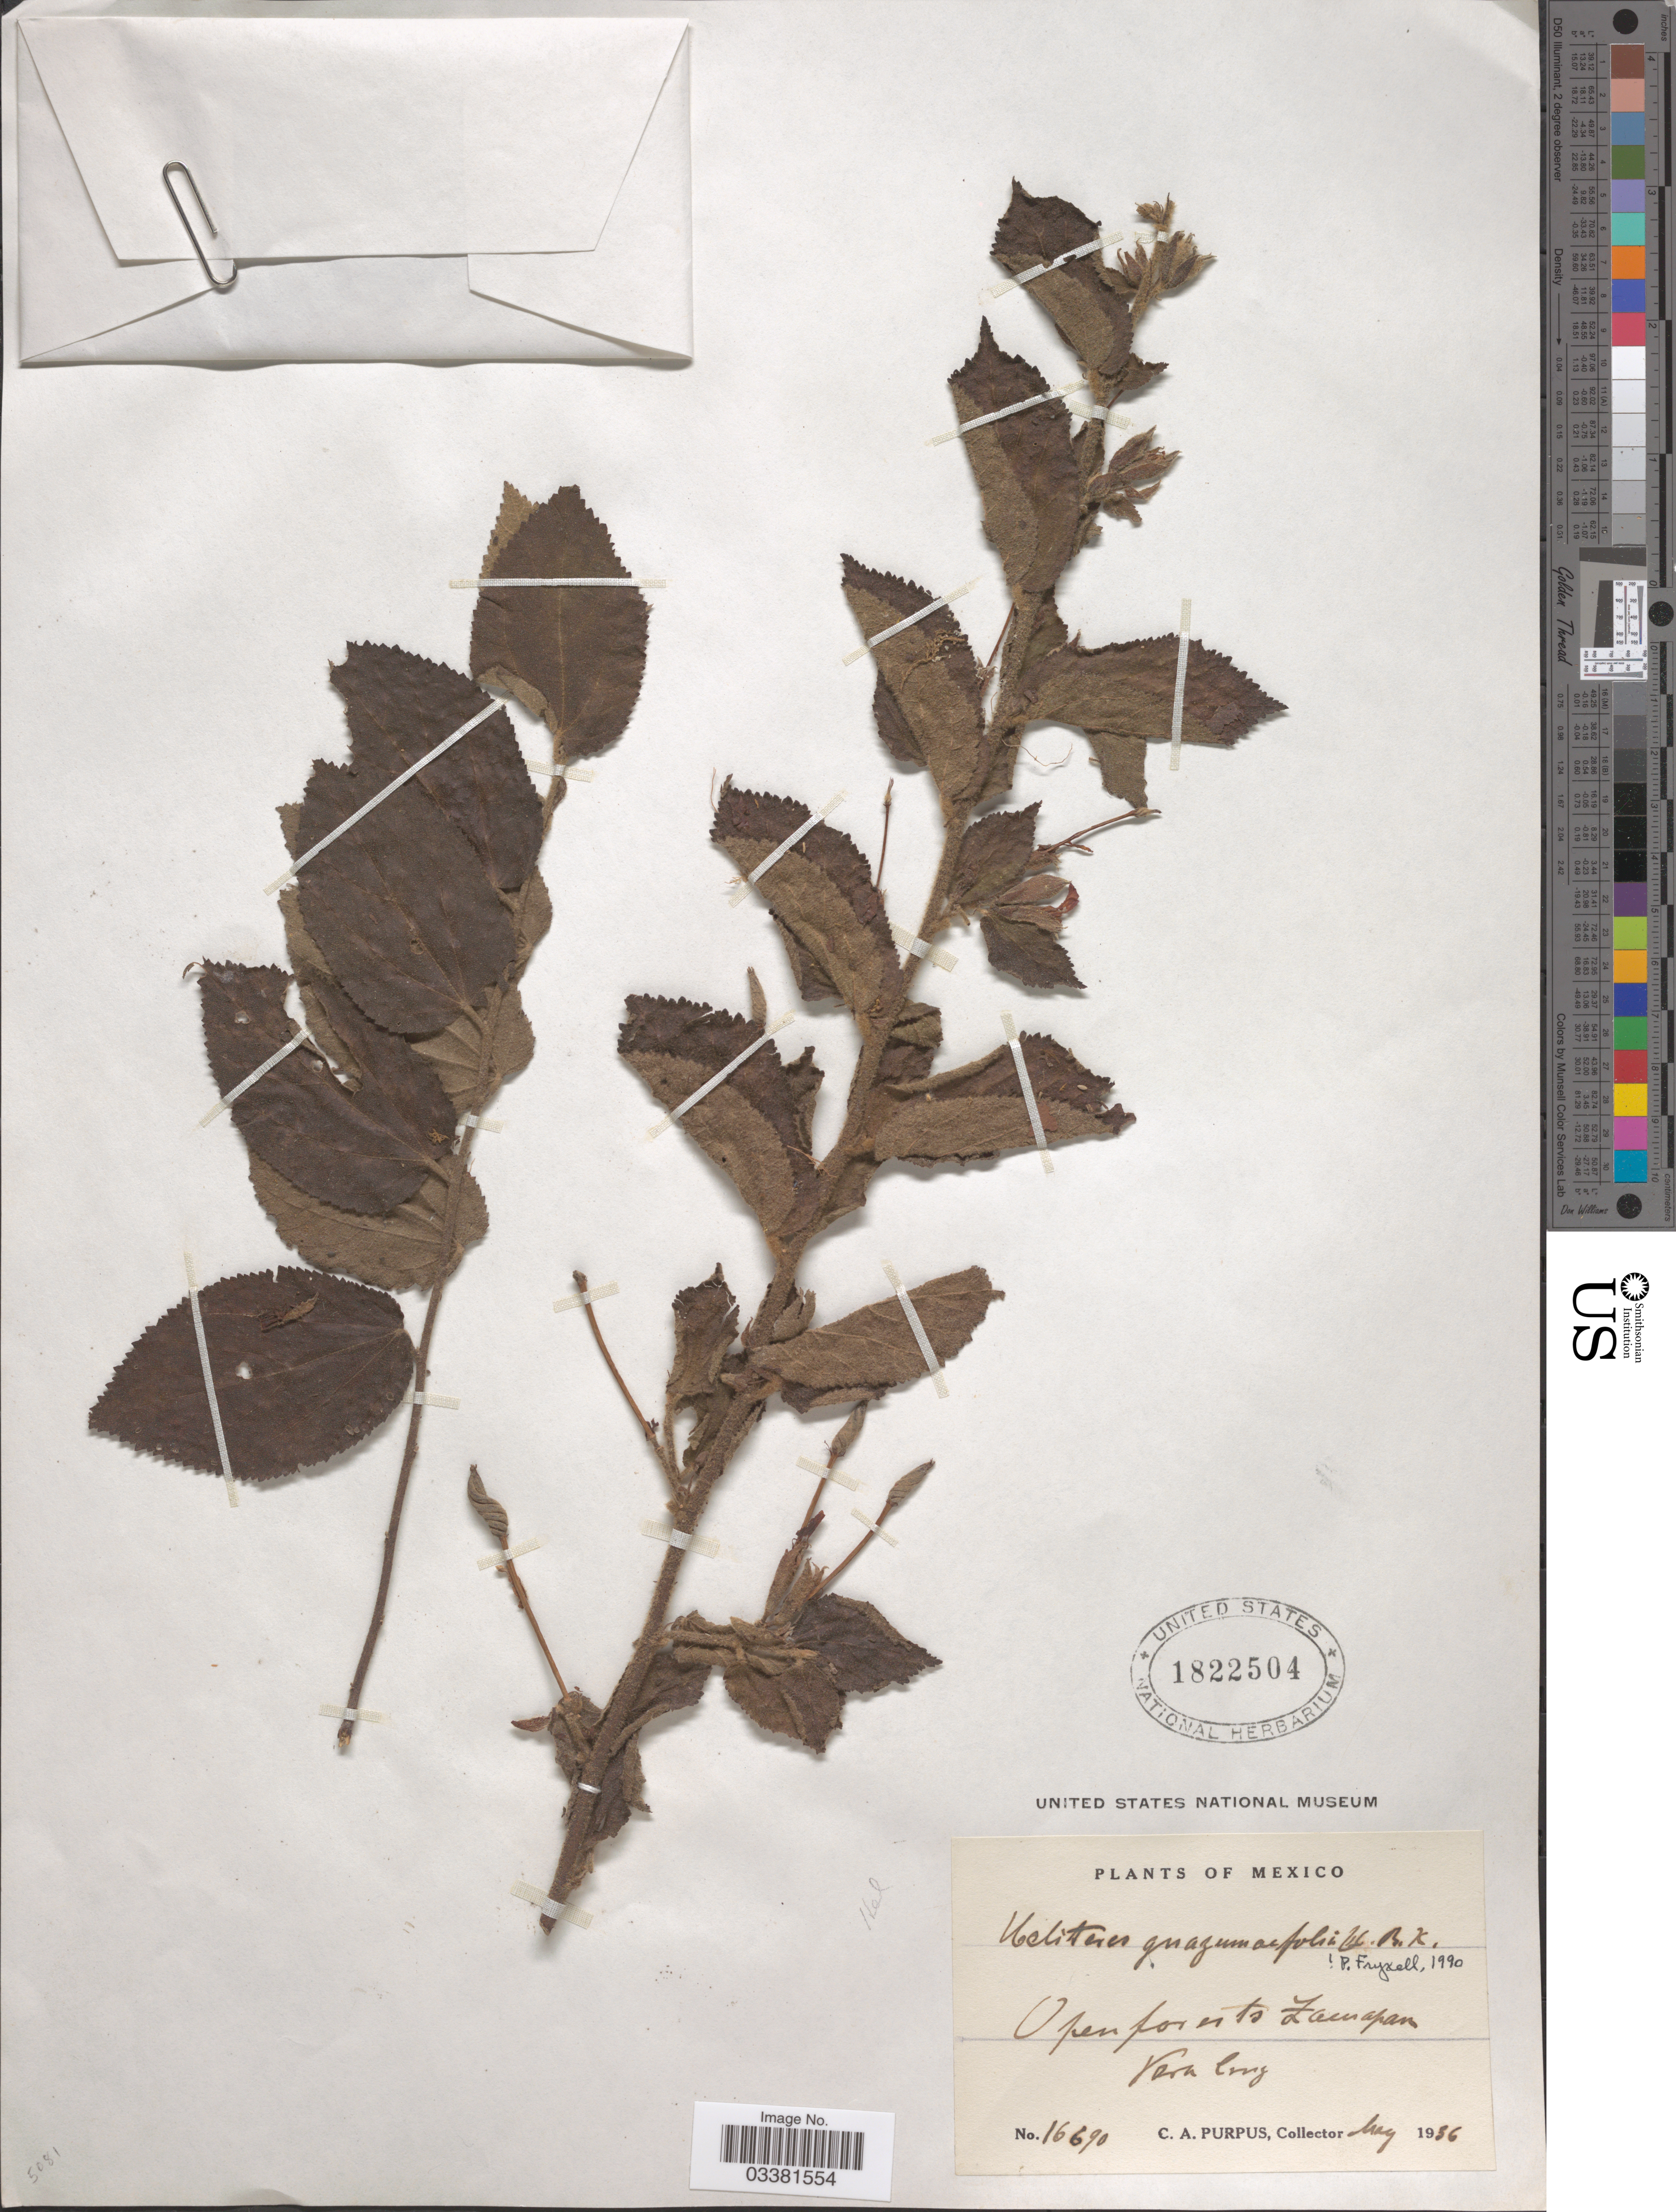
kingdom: Plantae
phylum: Tracheophyta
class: Magnoliopsida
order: Malvales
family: Malvaceae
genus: Helicteres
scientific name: Helicteres guazumifolia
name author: Kunth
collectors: C. A. Purpus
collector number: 16690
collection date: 1936-05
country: Mexico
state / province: Veracruz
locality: Open forest Zacuapan. Vera Cruz.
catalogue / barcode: US 1822504